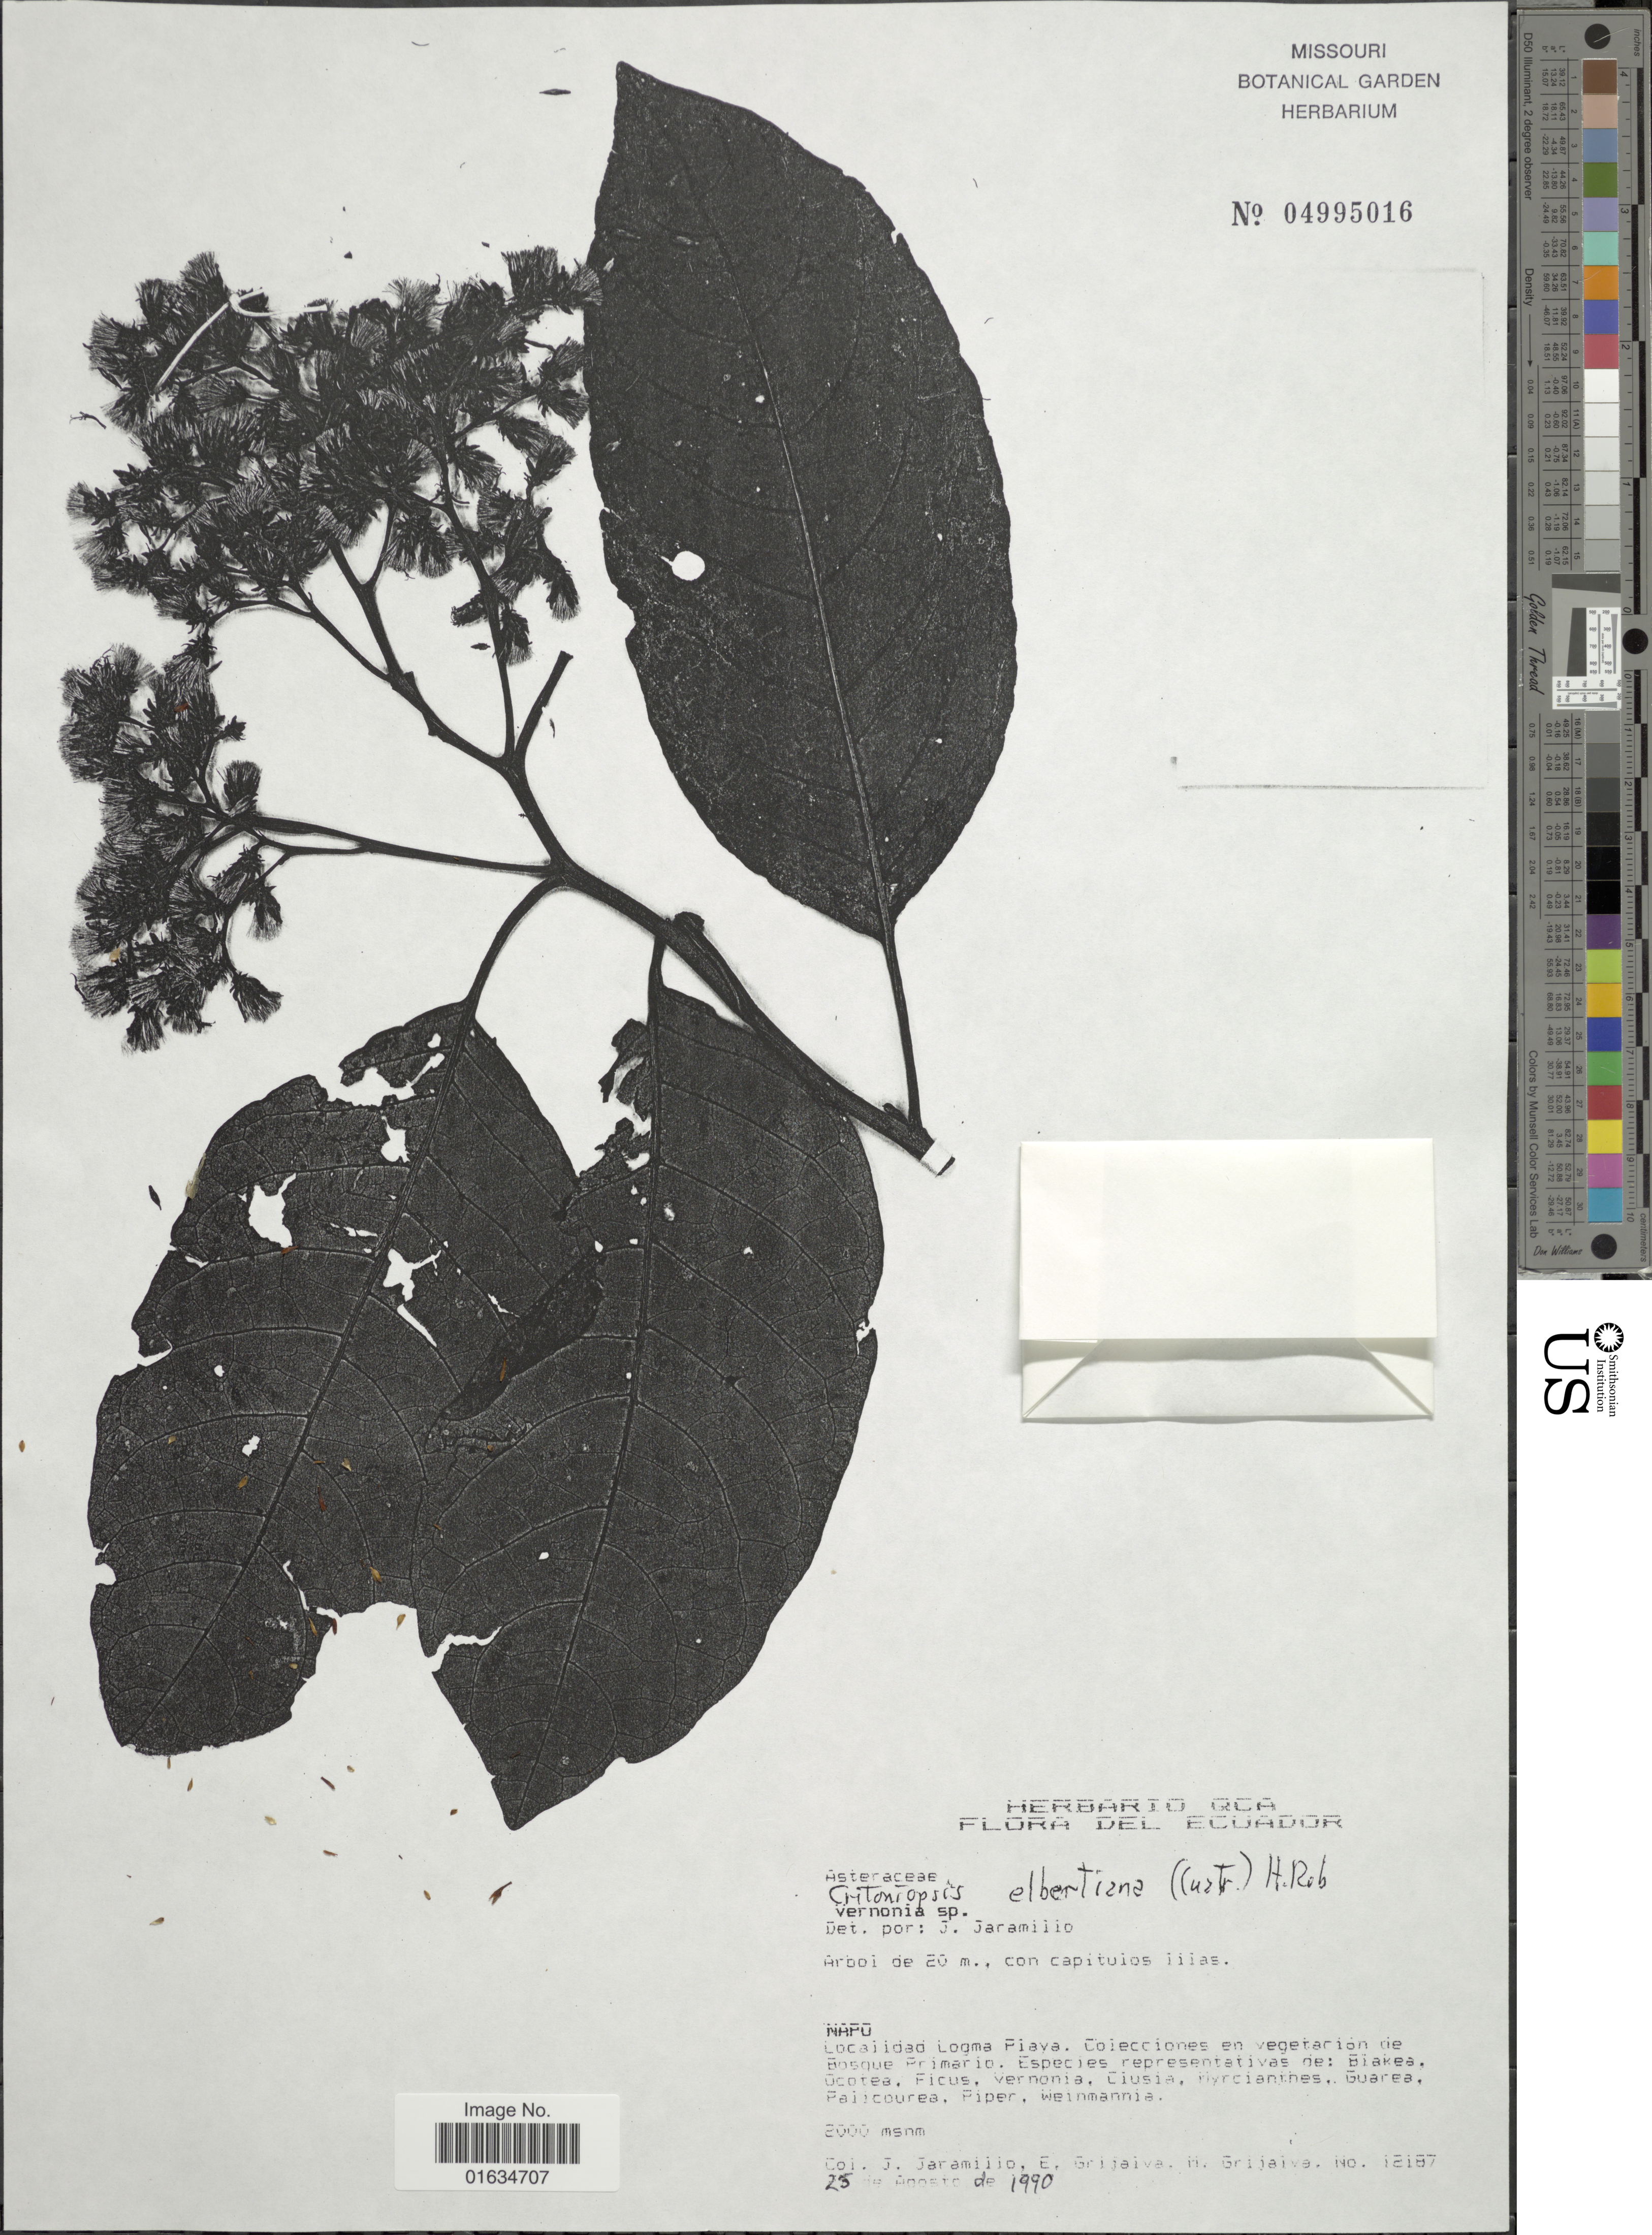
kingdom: Plantae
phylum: Tracheophyta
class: Magnoliopsida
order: Asterales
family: Asteraceae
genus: Critoniopsis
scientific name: Critoniopsis elbertiana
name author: (Cuatrec.) H. Rob.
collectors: J. Jaramillo, E. Grijalva & M. Grijalva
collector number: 12187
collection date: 1990-08-25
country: Ecuador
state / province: Napo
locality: Logma Playa, en vegetarion de Bosque Primario.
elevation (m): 2000